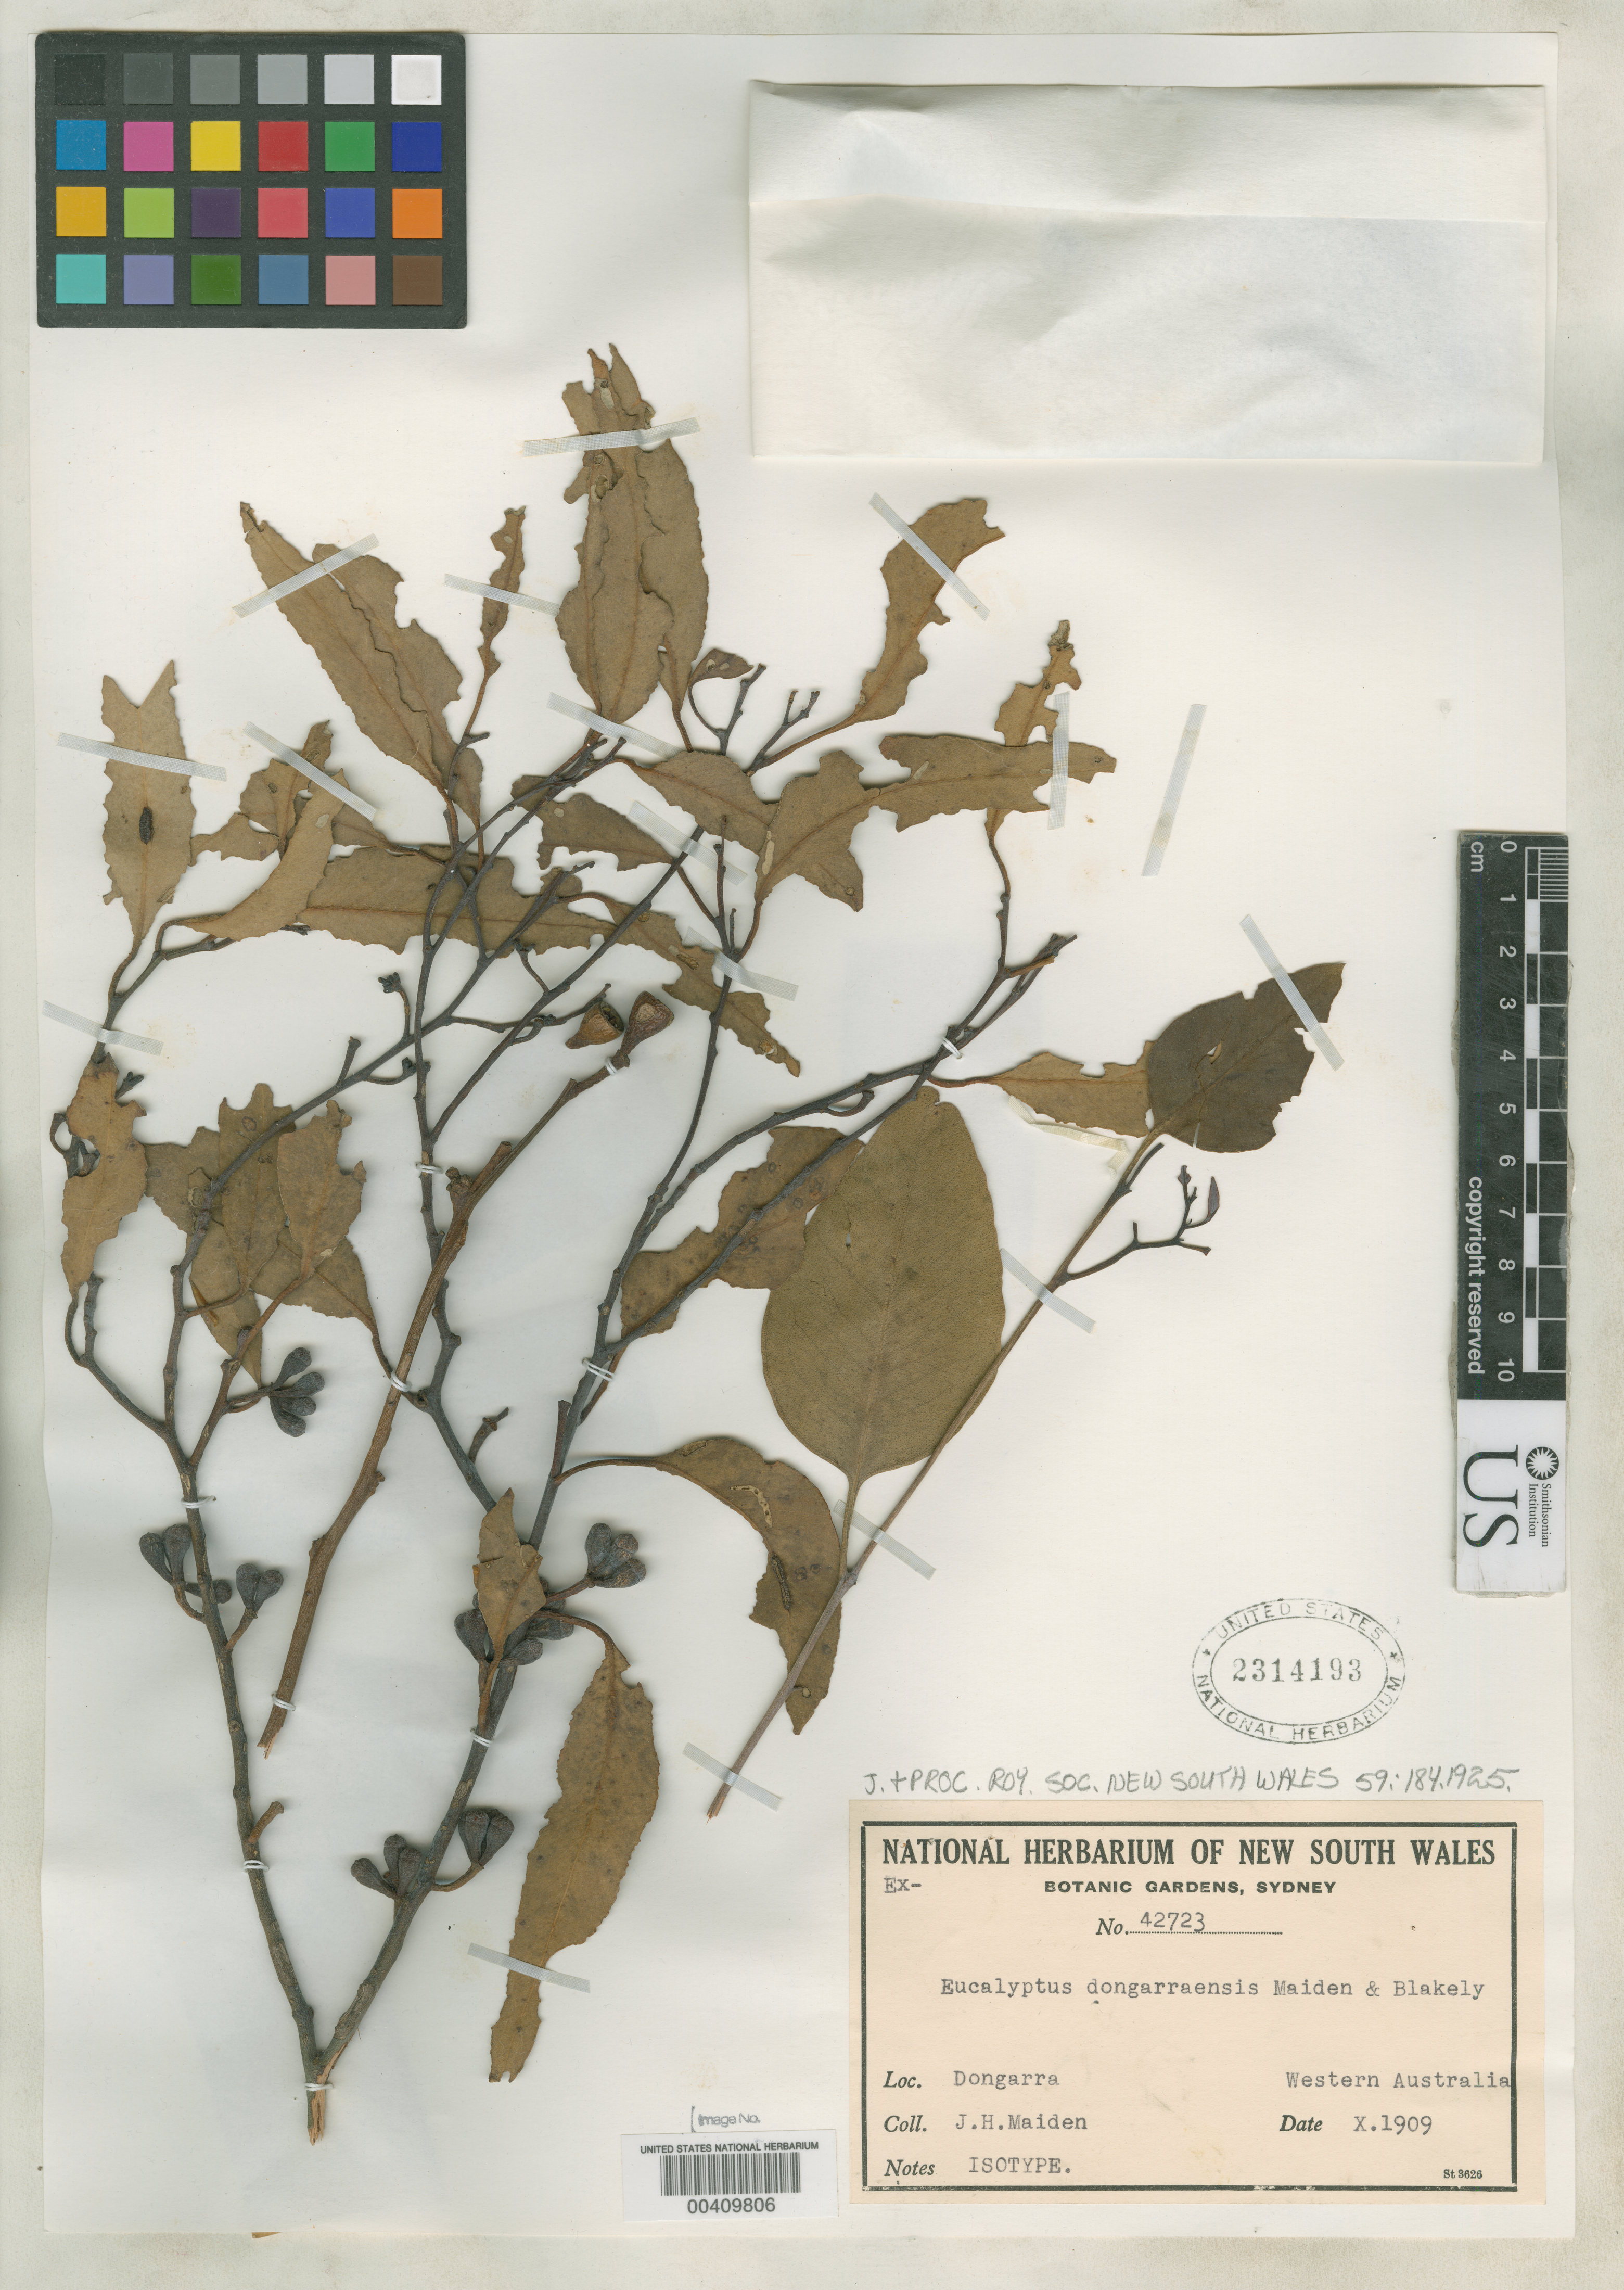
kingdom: Plantae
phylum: Tracheophyta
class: Magnoliopsida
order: Myrtales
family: Myrtaceae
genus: Eucalyptus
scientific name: Eucalyptus dongarraensis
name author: Maiden & Blakely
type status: Isolectotype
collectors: J. Maiden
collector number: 42723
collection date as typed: Oct 1909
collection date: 1909-10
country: Australia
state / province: Western Australia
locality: Dongarra.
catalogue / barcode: US 2314193